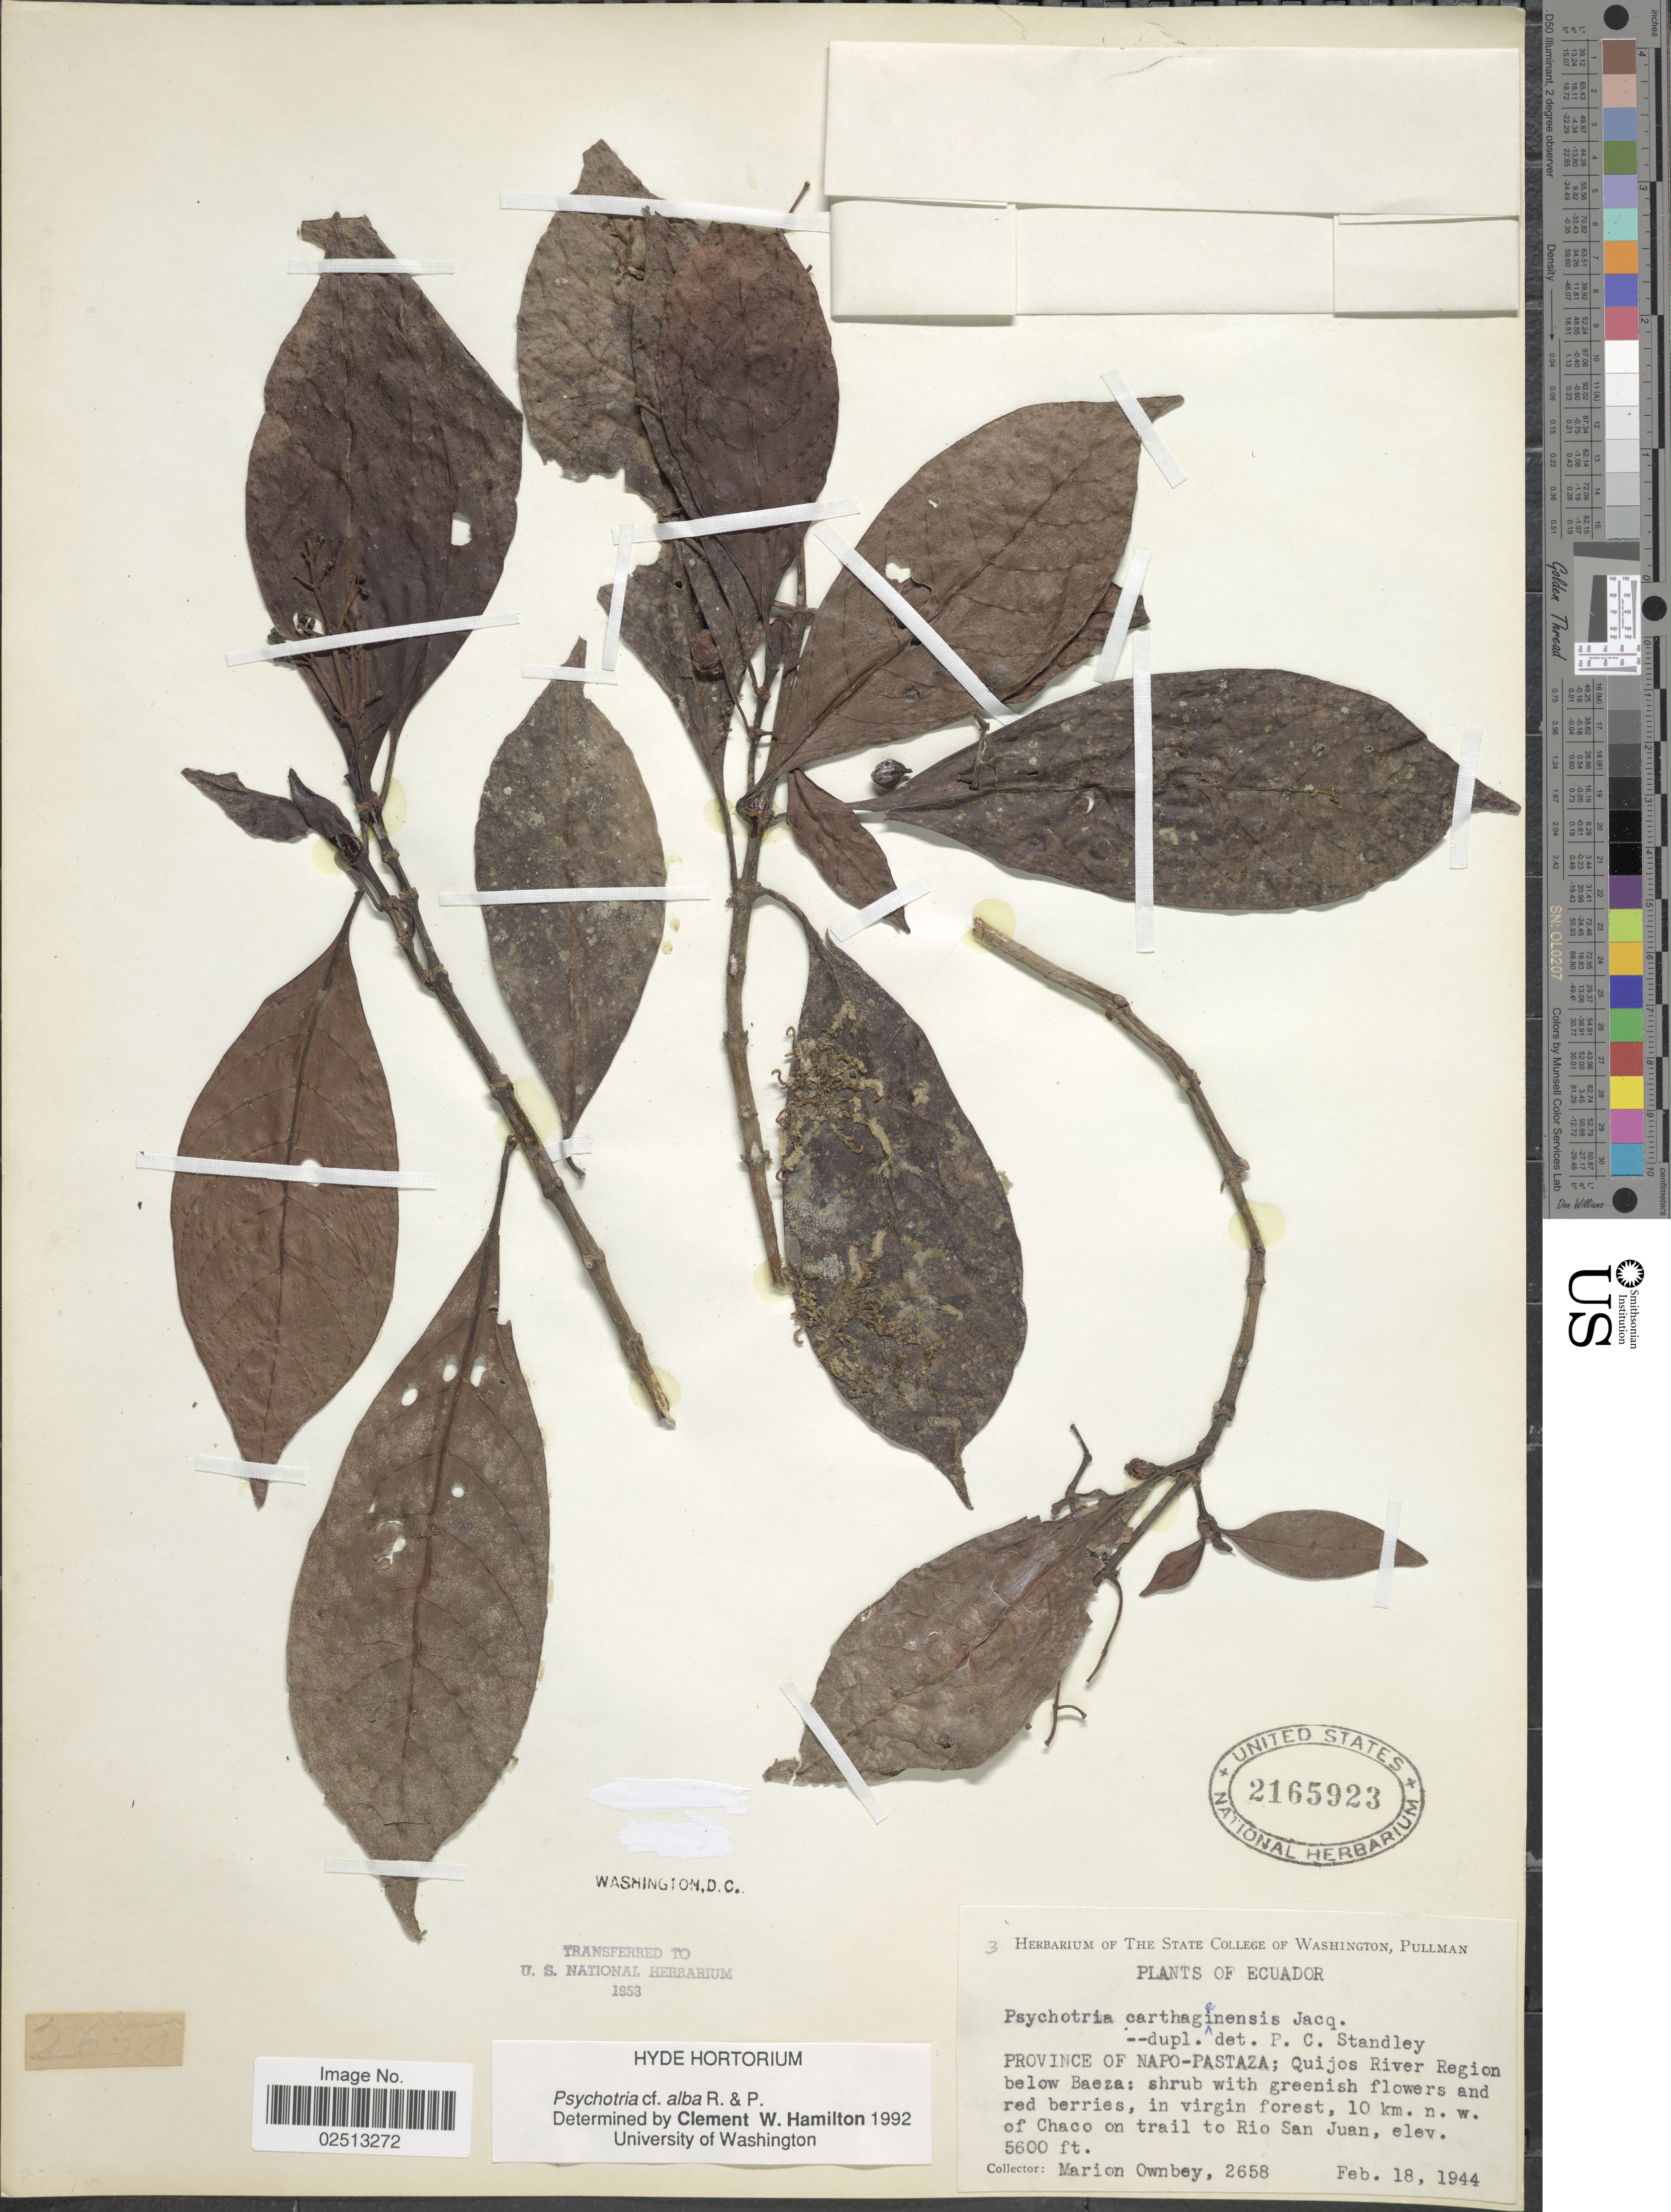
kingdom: Plantae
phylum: Tracheophyta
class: Magnoliopsida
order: Gentianales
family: Rubiaceae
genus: Psychotria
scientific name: Psychotria alba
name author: Ruiz & Pav.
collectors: F. M. Ownbey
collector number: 2658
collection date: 1944-02-18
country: Ecuador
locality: Province of Napo-Pastaza; Quijos River River Region below Baeza, in virgin forest, 10 km. n.w. of Chaco on trail to Rio San Juan.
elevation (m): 1707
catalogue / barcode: US 2165923